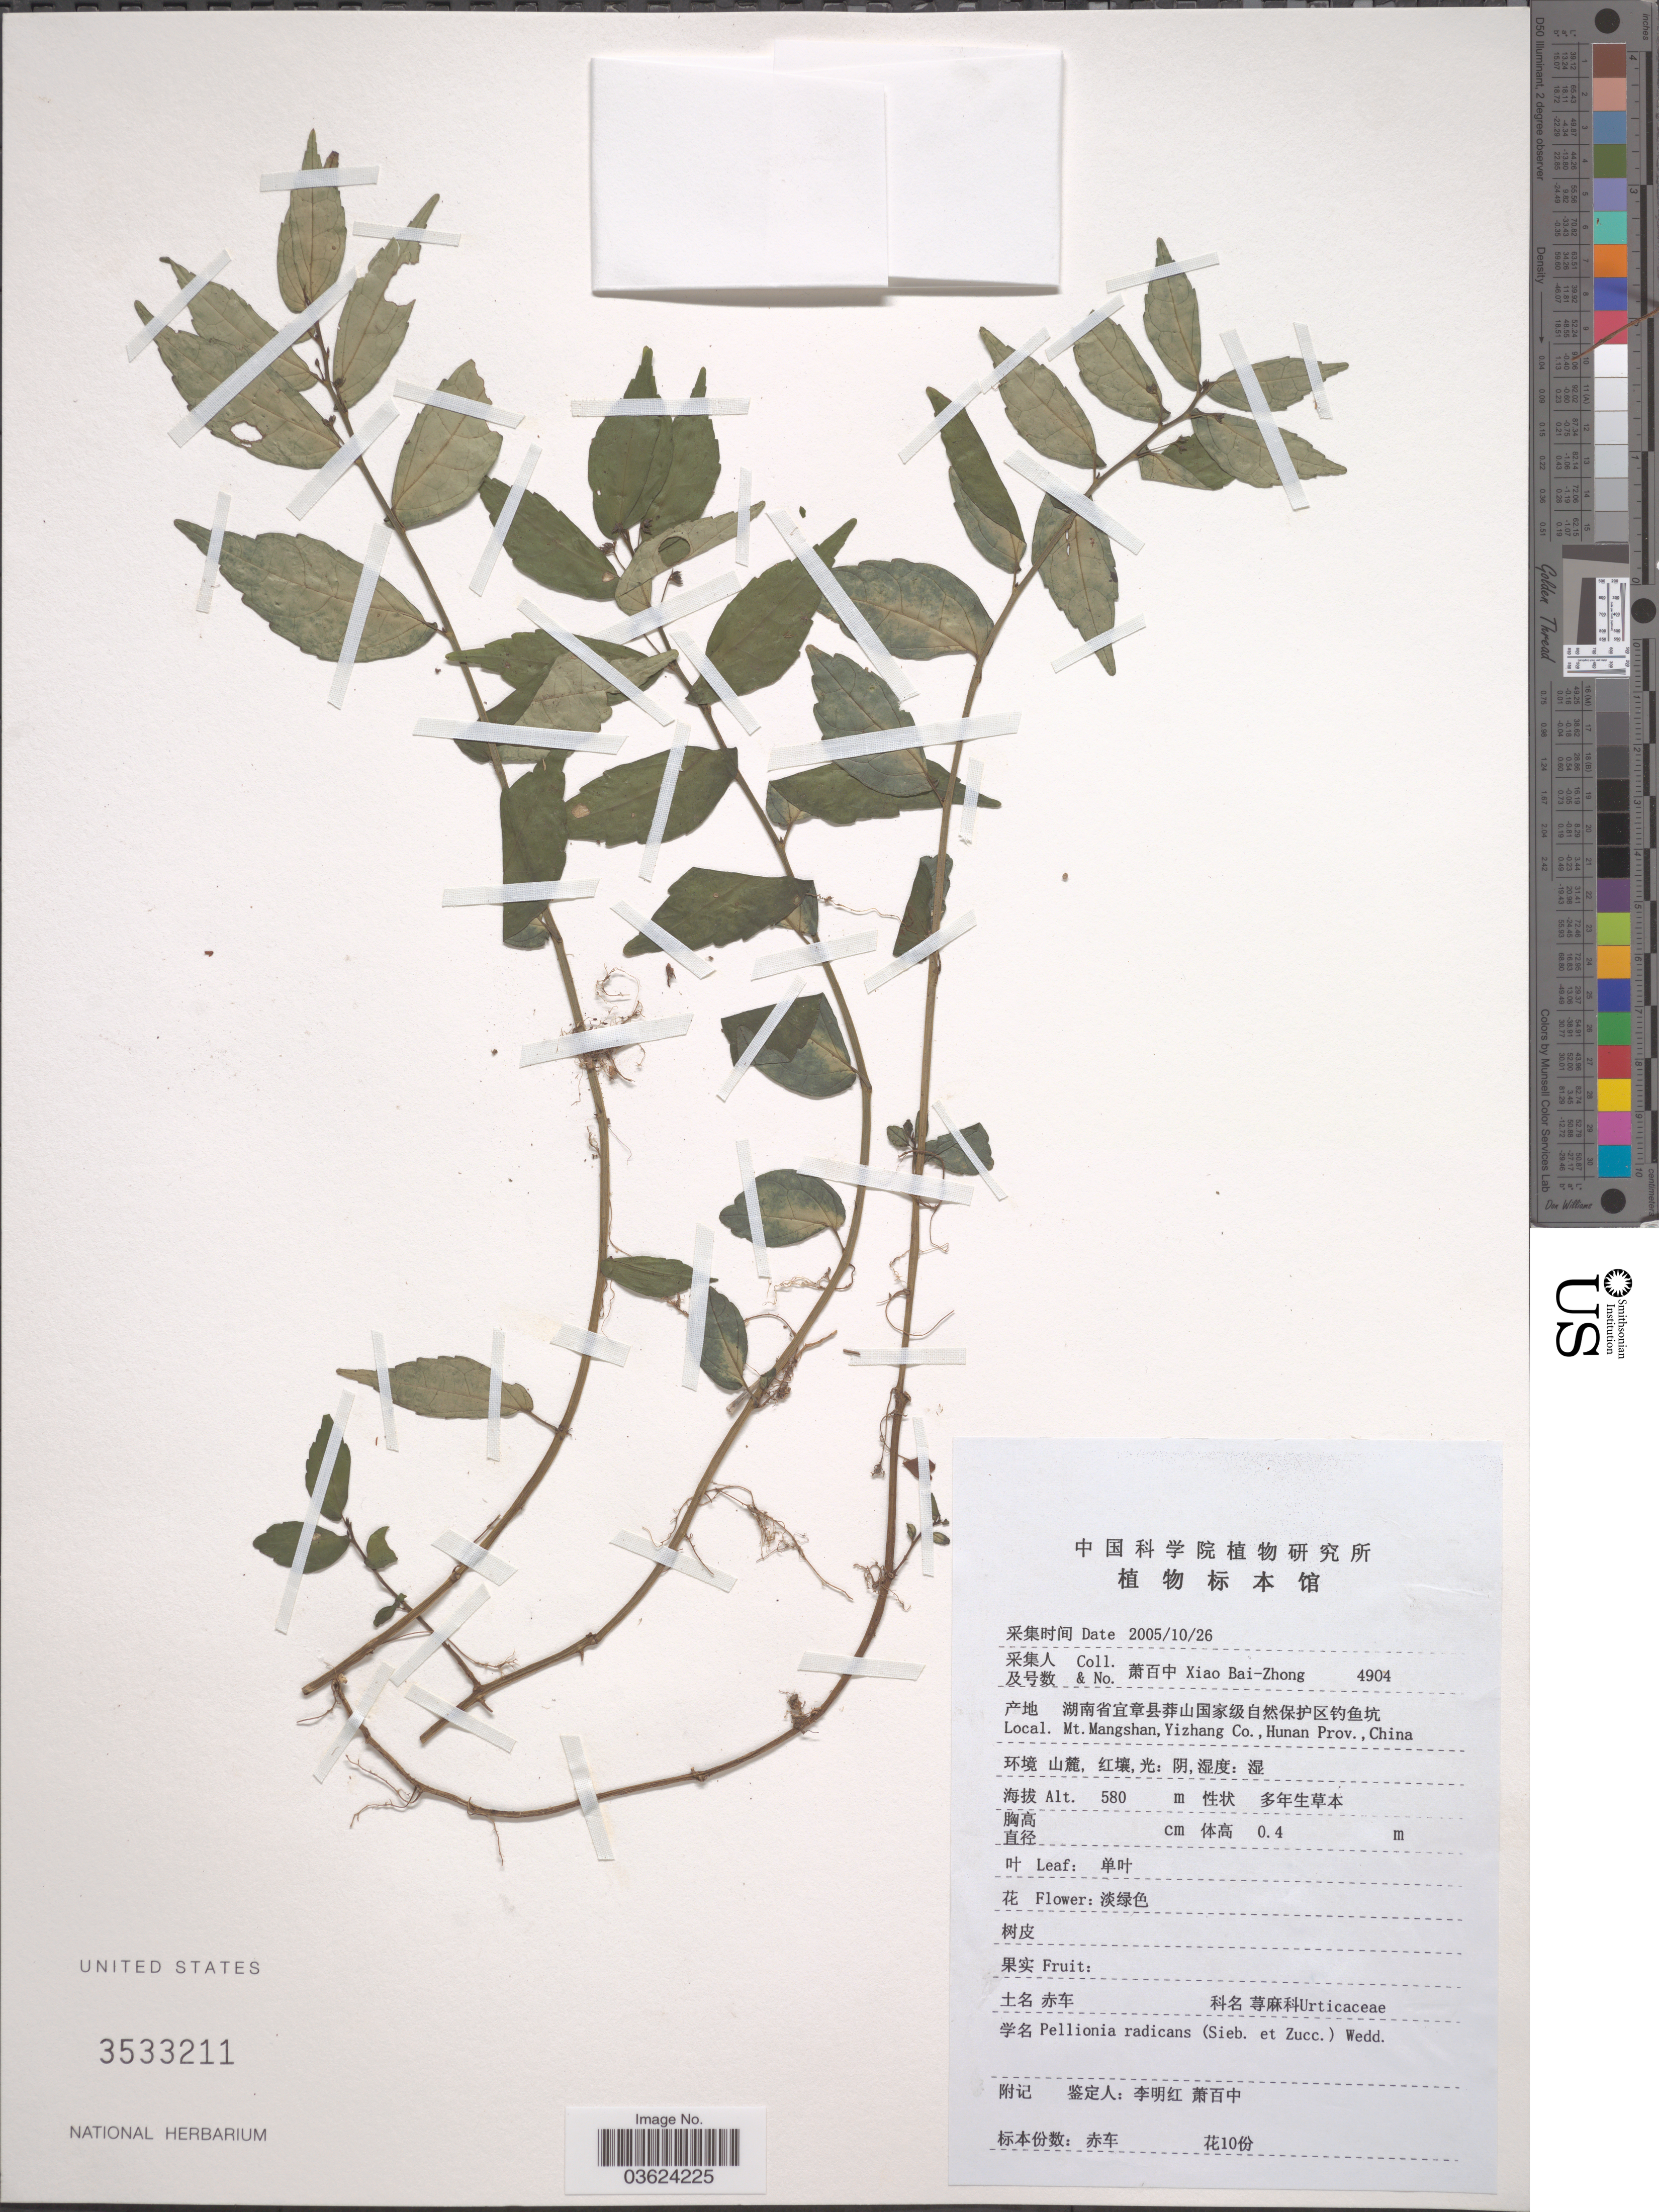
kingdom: Plantae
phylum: Tracheophyta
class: Magnoliopsida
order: Rosales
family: Urticaceae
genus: Pellionia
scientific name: Pellionia radicans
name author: (Siebold & Zucc.) Wedd.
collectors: B. Z. Xiao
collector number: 4904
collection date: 2005-10-26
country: China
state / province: Hunan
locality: Mt. Mangshan, Yizhang Co.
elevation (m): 580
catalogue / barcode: US 3533211